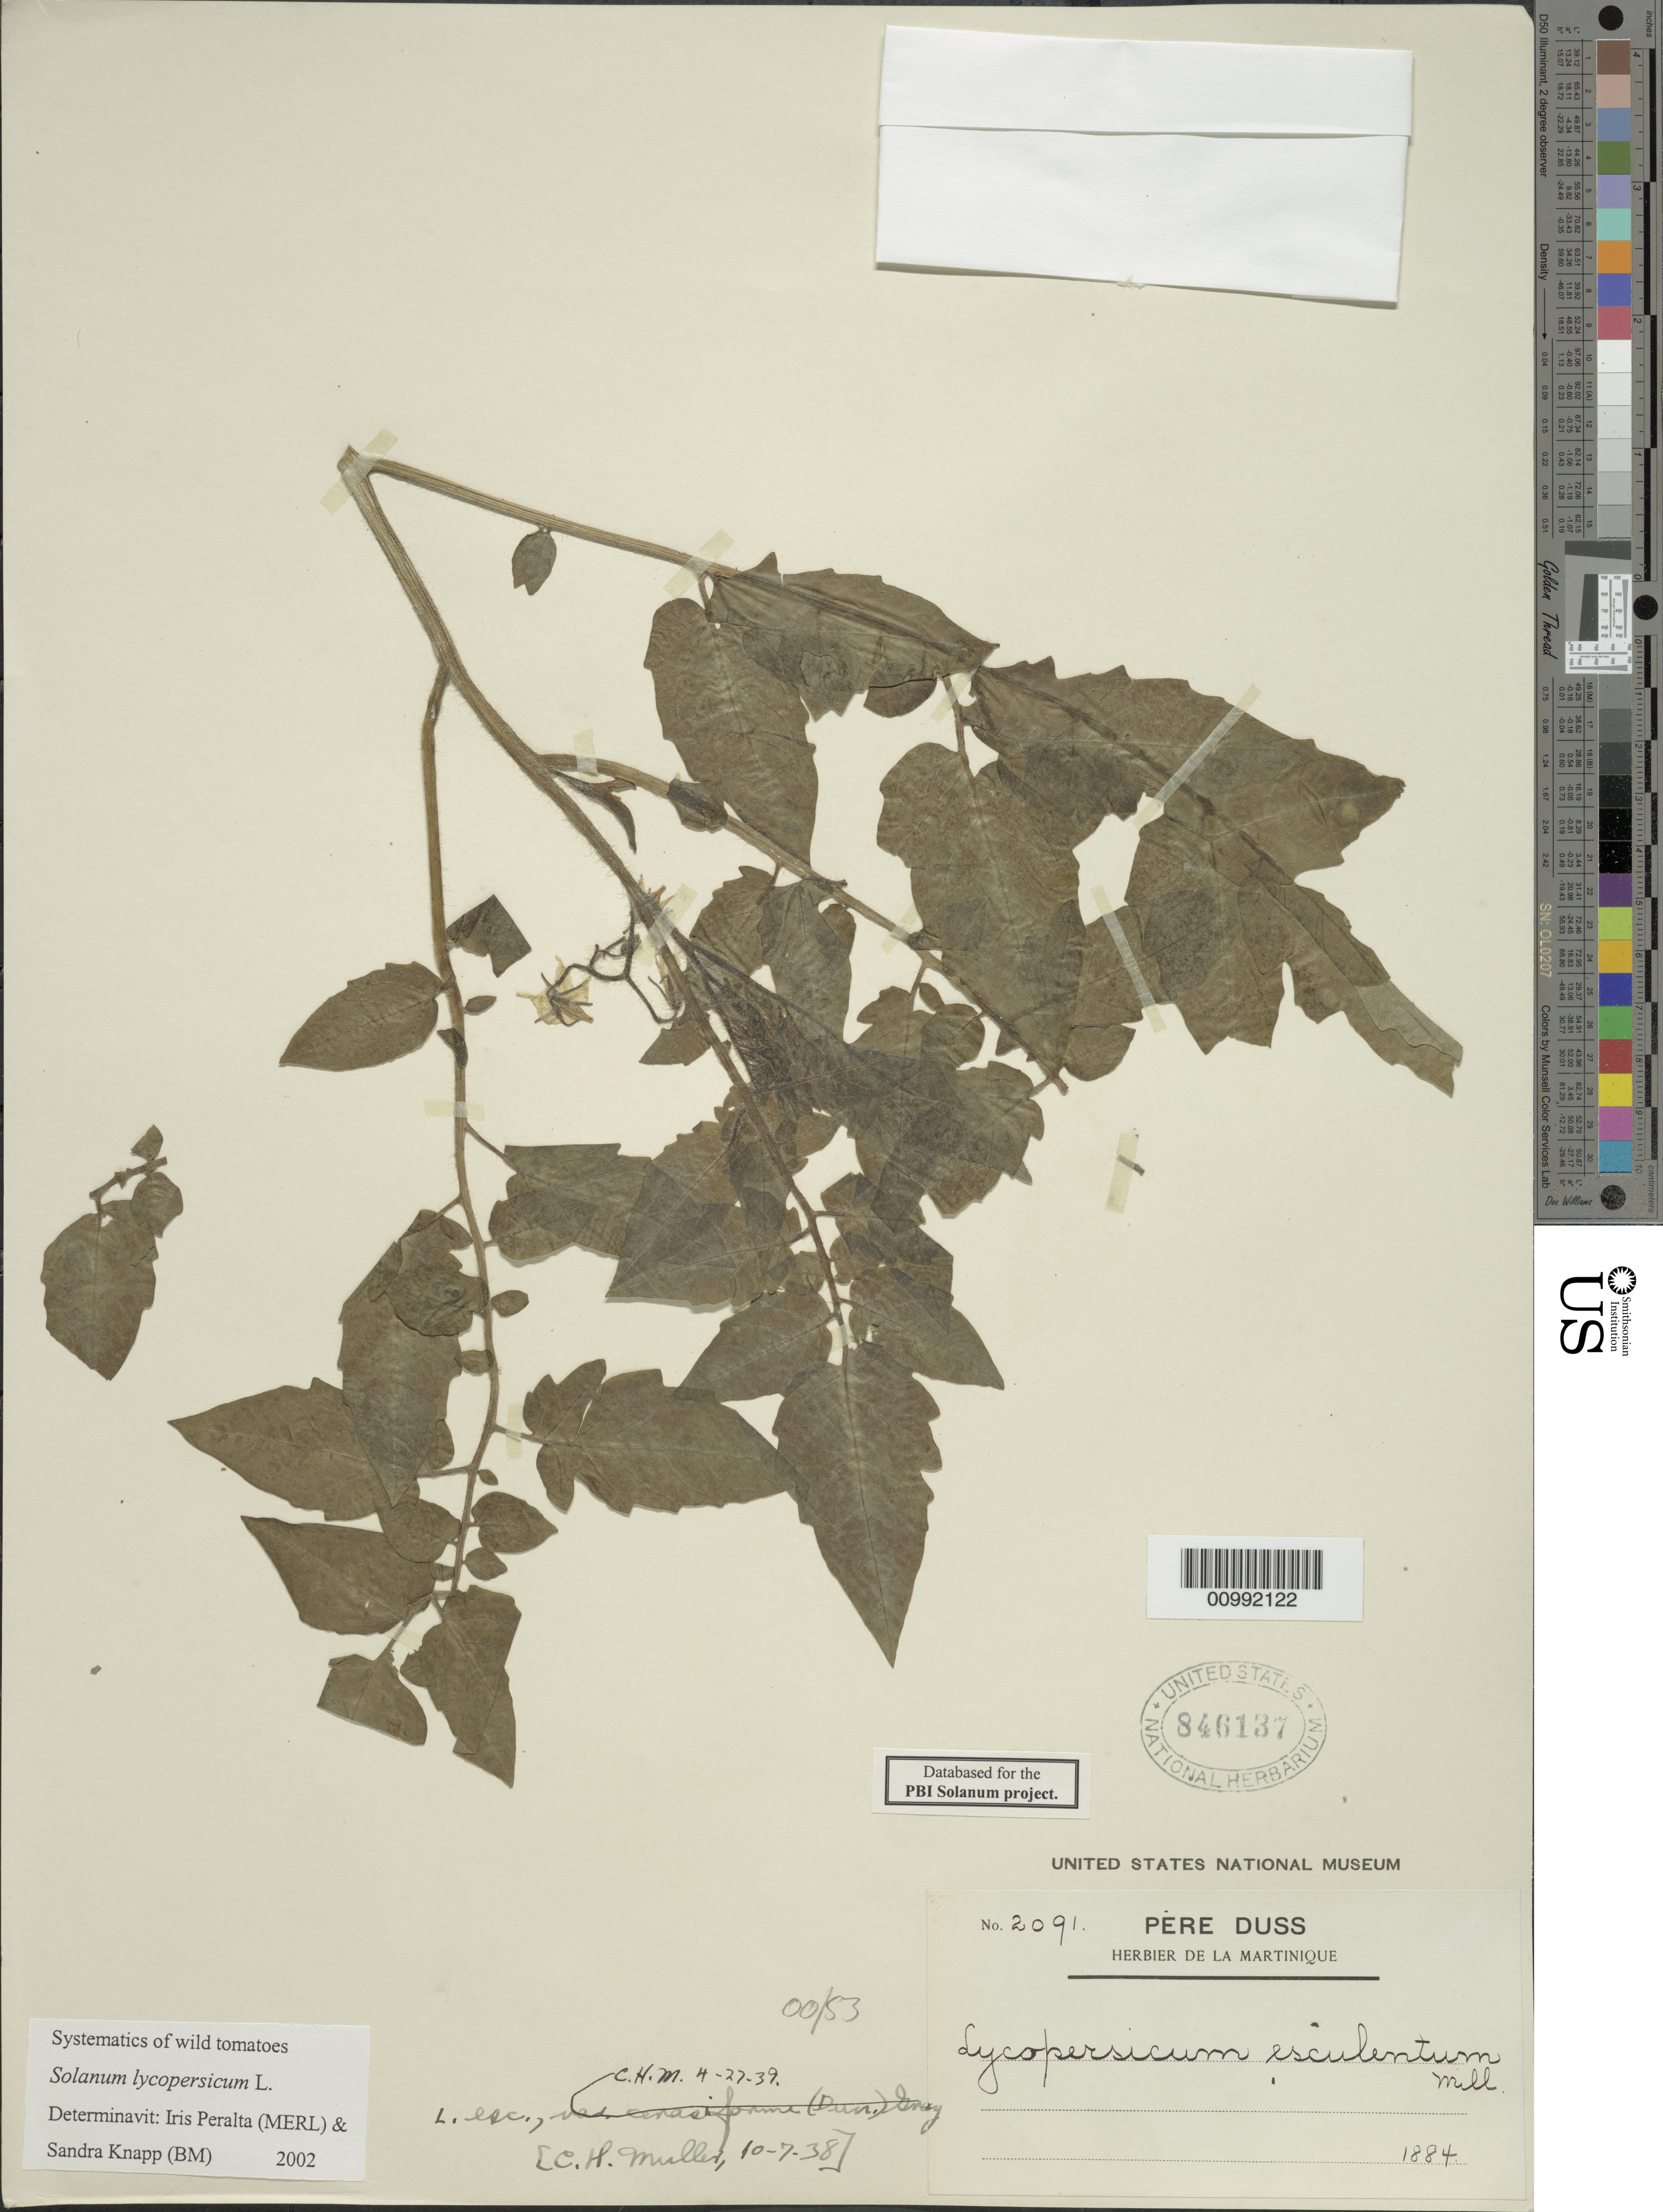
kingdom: Plantae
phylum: Tracheophyta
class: Magnoliopsida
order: Solanales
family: Solanaceae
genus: Solanum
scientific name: Solanum lycopersicum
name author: L.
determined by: Peralta, Iris E.; Knapp, S. D.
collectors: Père Duss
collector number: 2091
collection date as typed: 1884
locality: Fort de France et dans toute l'ile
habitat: plh: cultivee;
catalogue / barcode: US 846137